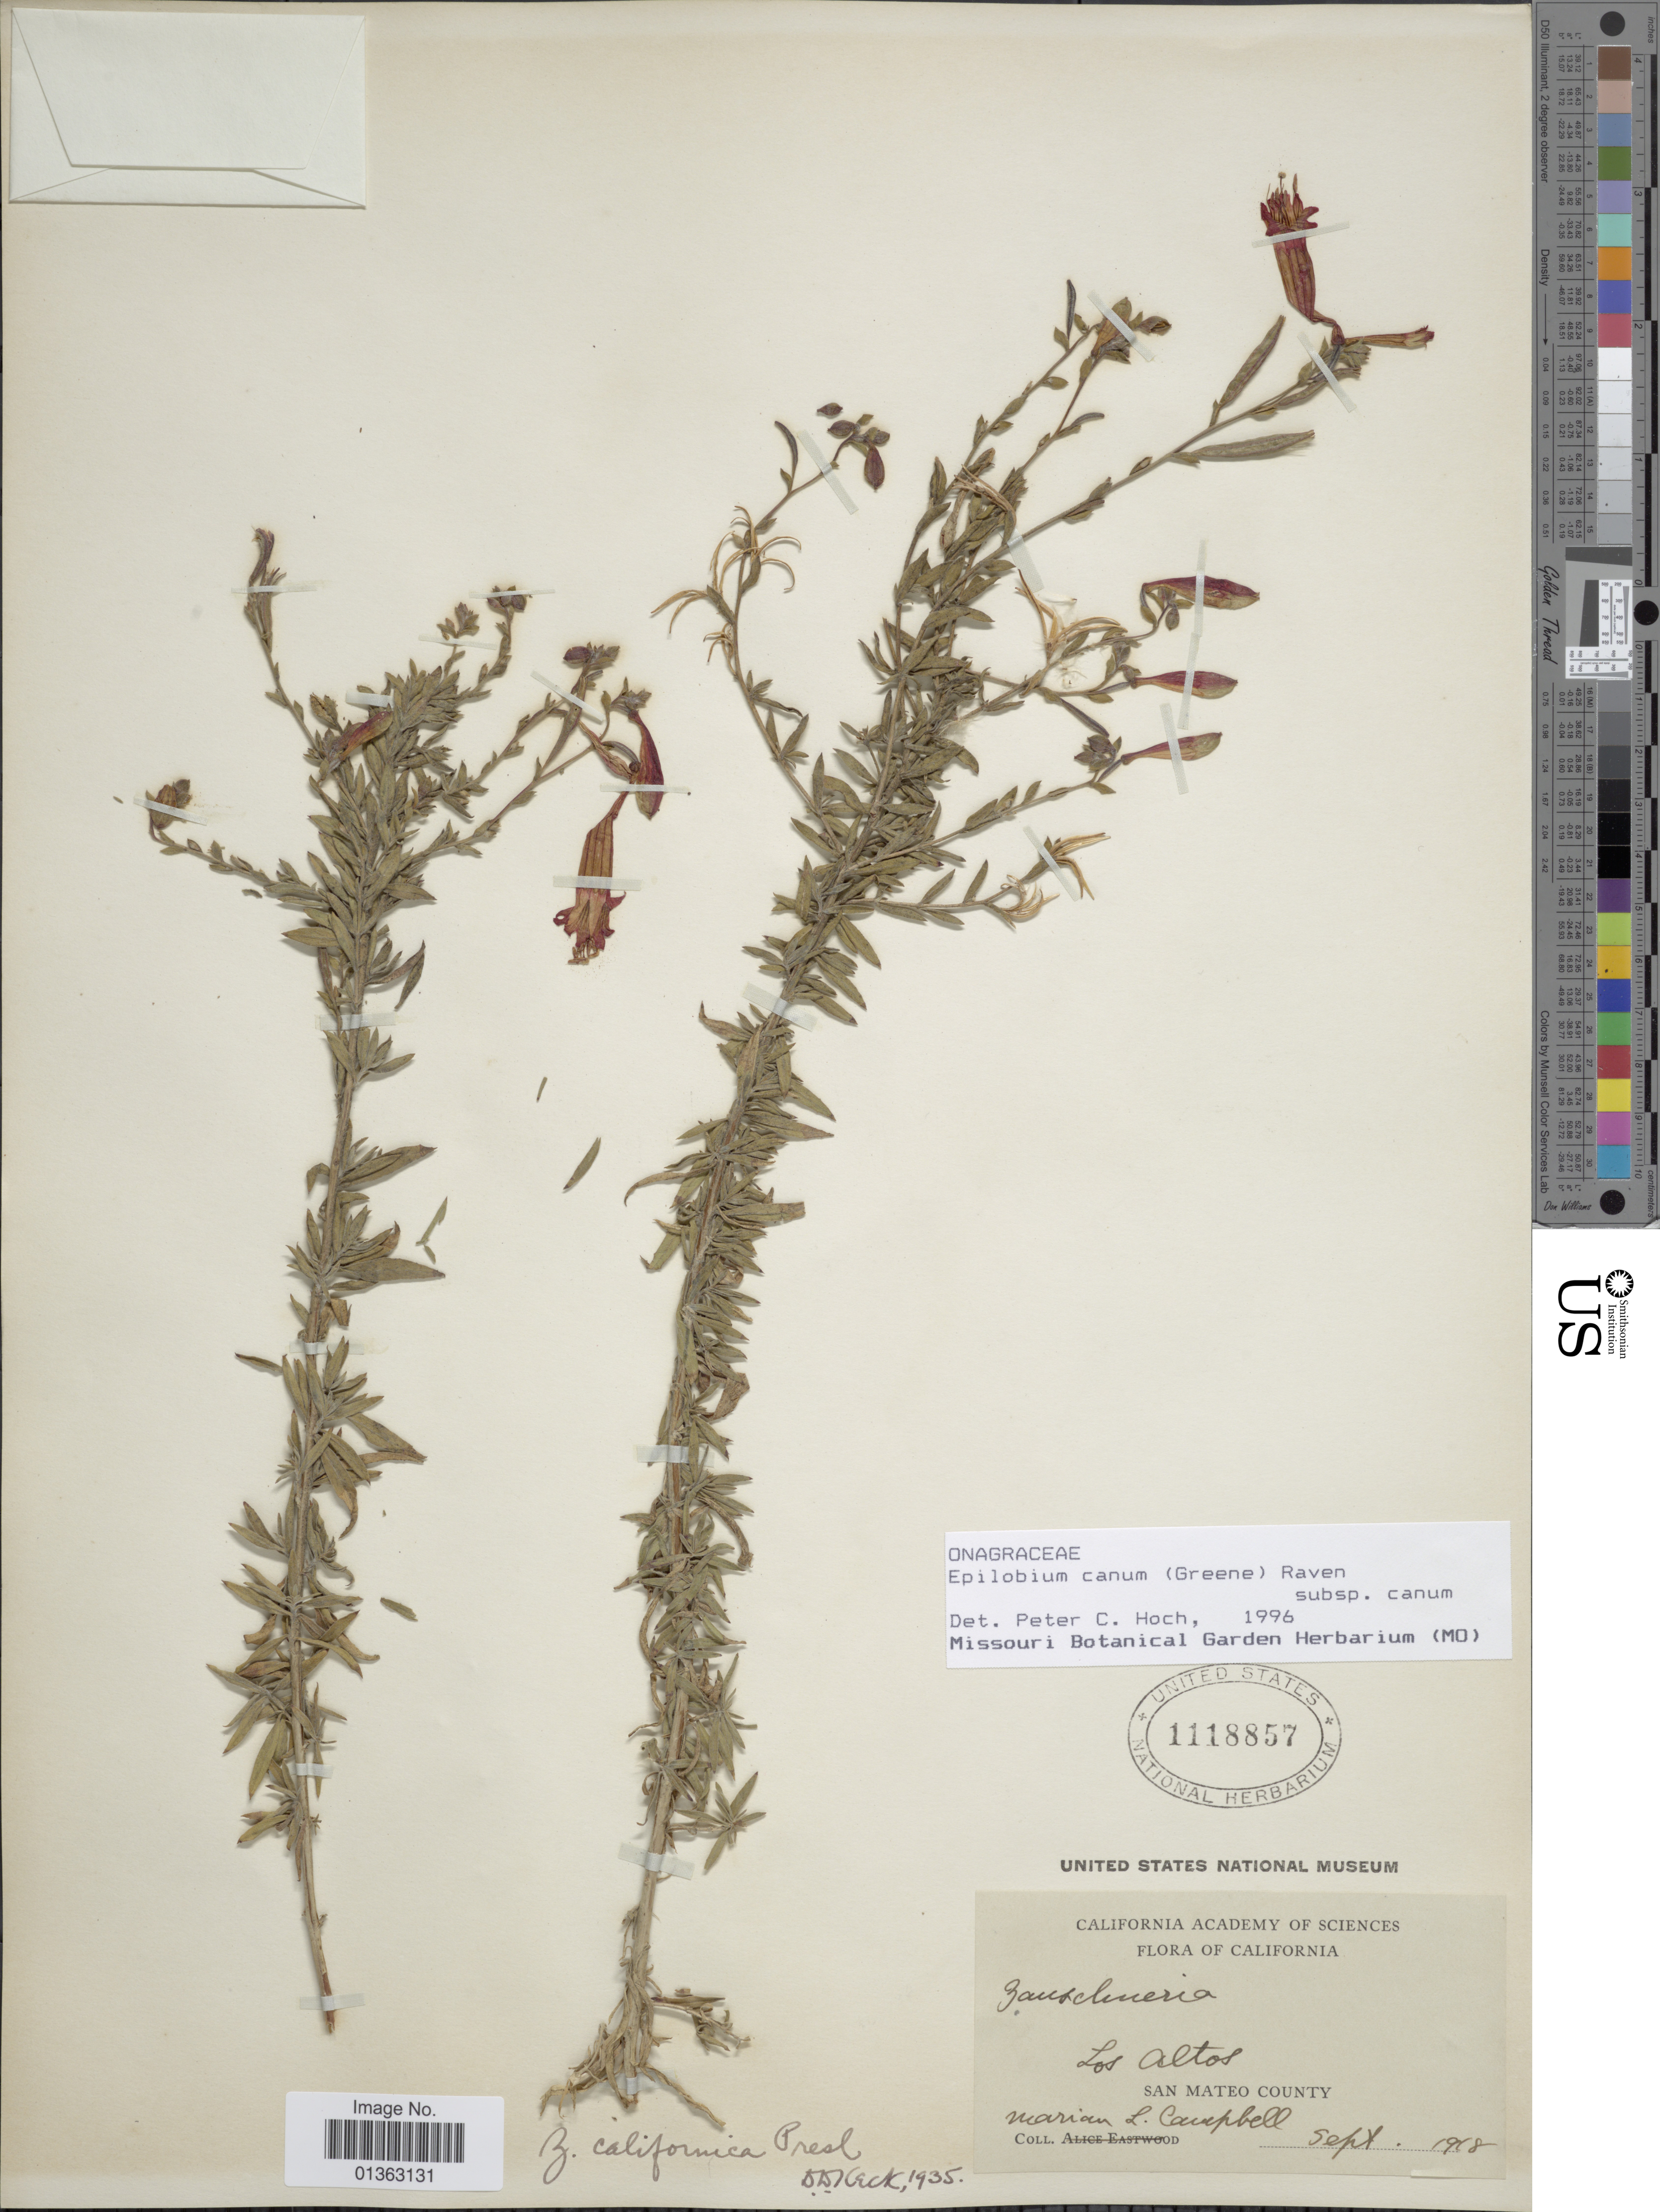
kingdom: Plantae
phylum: Tracheophyta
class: Magnoliopsida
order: Myrtales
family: Onagraceae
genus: Epilobium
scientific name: Epilobium canum subsp. canum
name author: (Greene) P.H. Raven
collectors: M. L. Campbell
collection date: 1918-09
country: United States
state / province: California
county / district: San Mateo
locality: Los Altos. San Mateo County.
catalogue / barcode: US 1118857